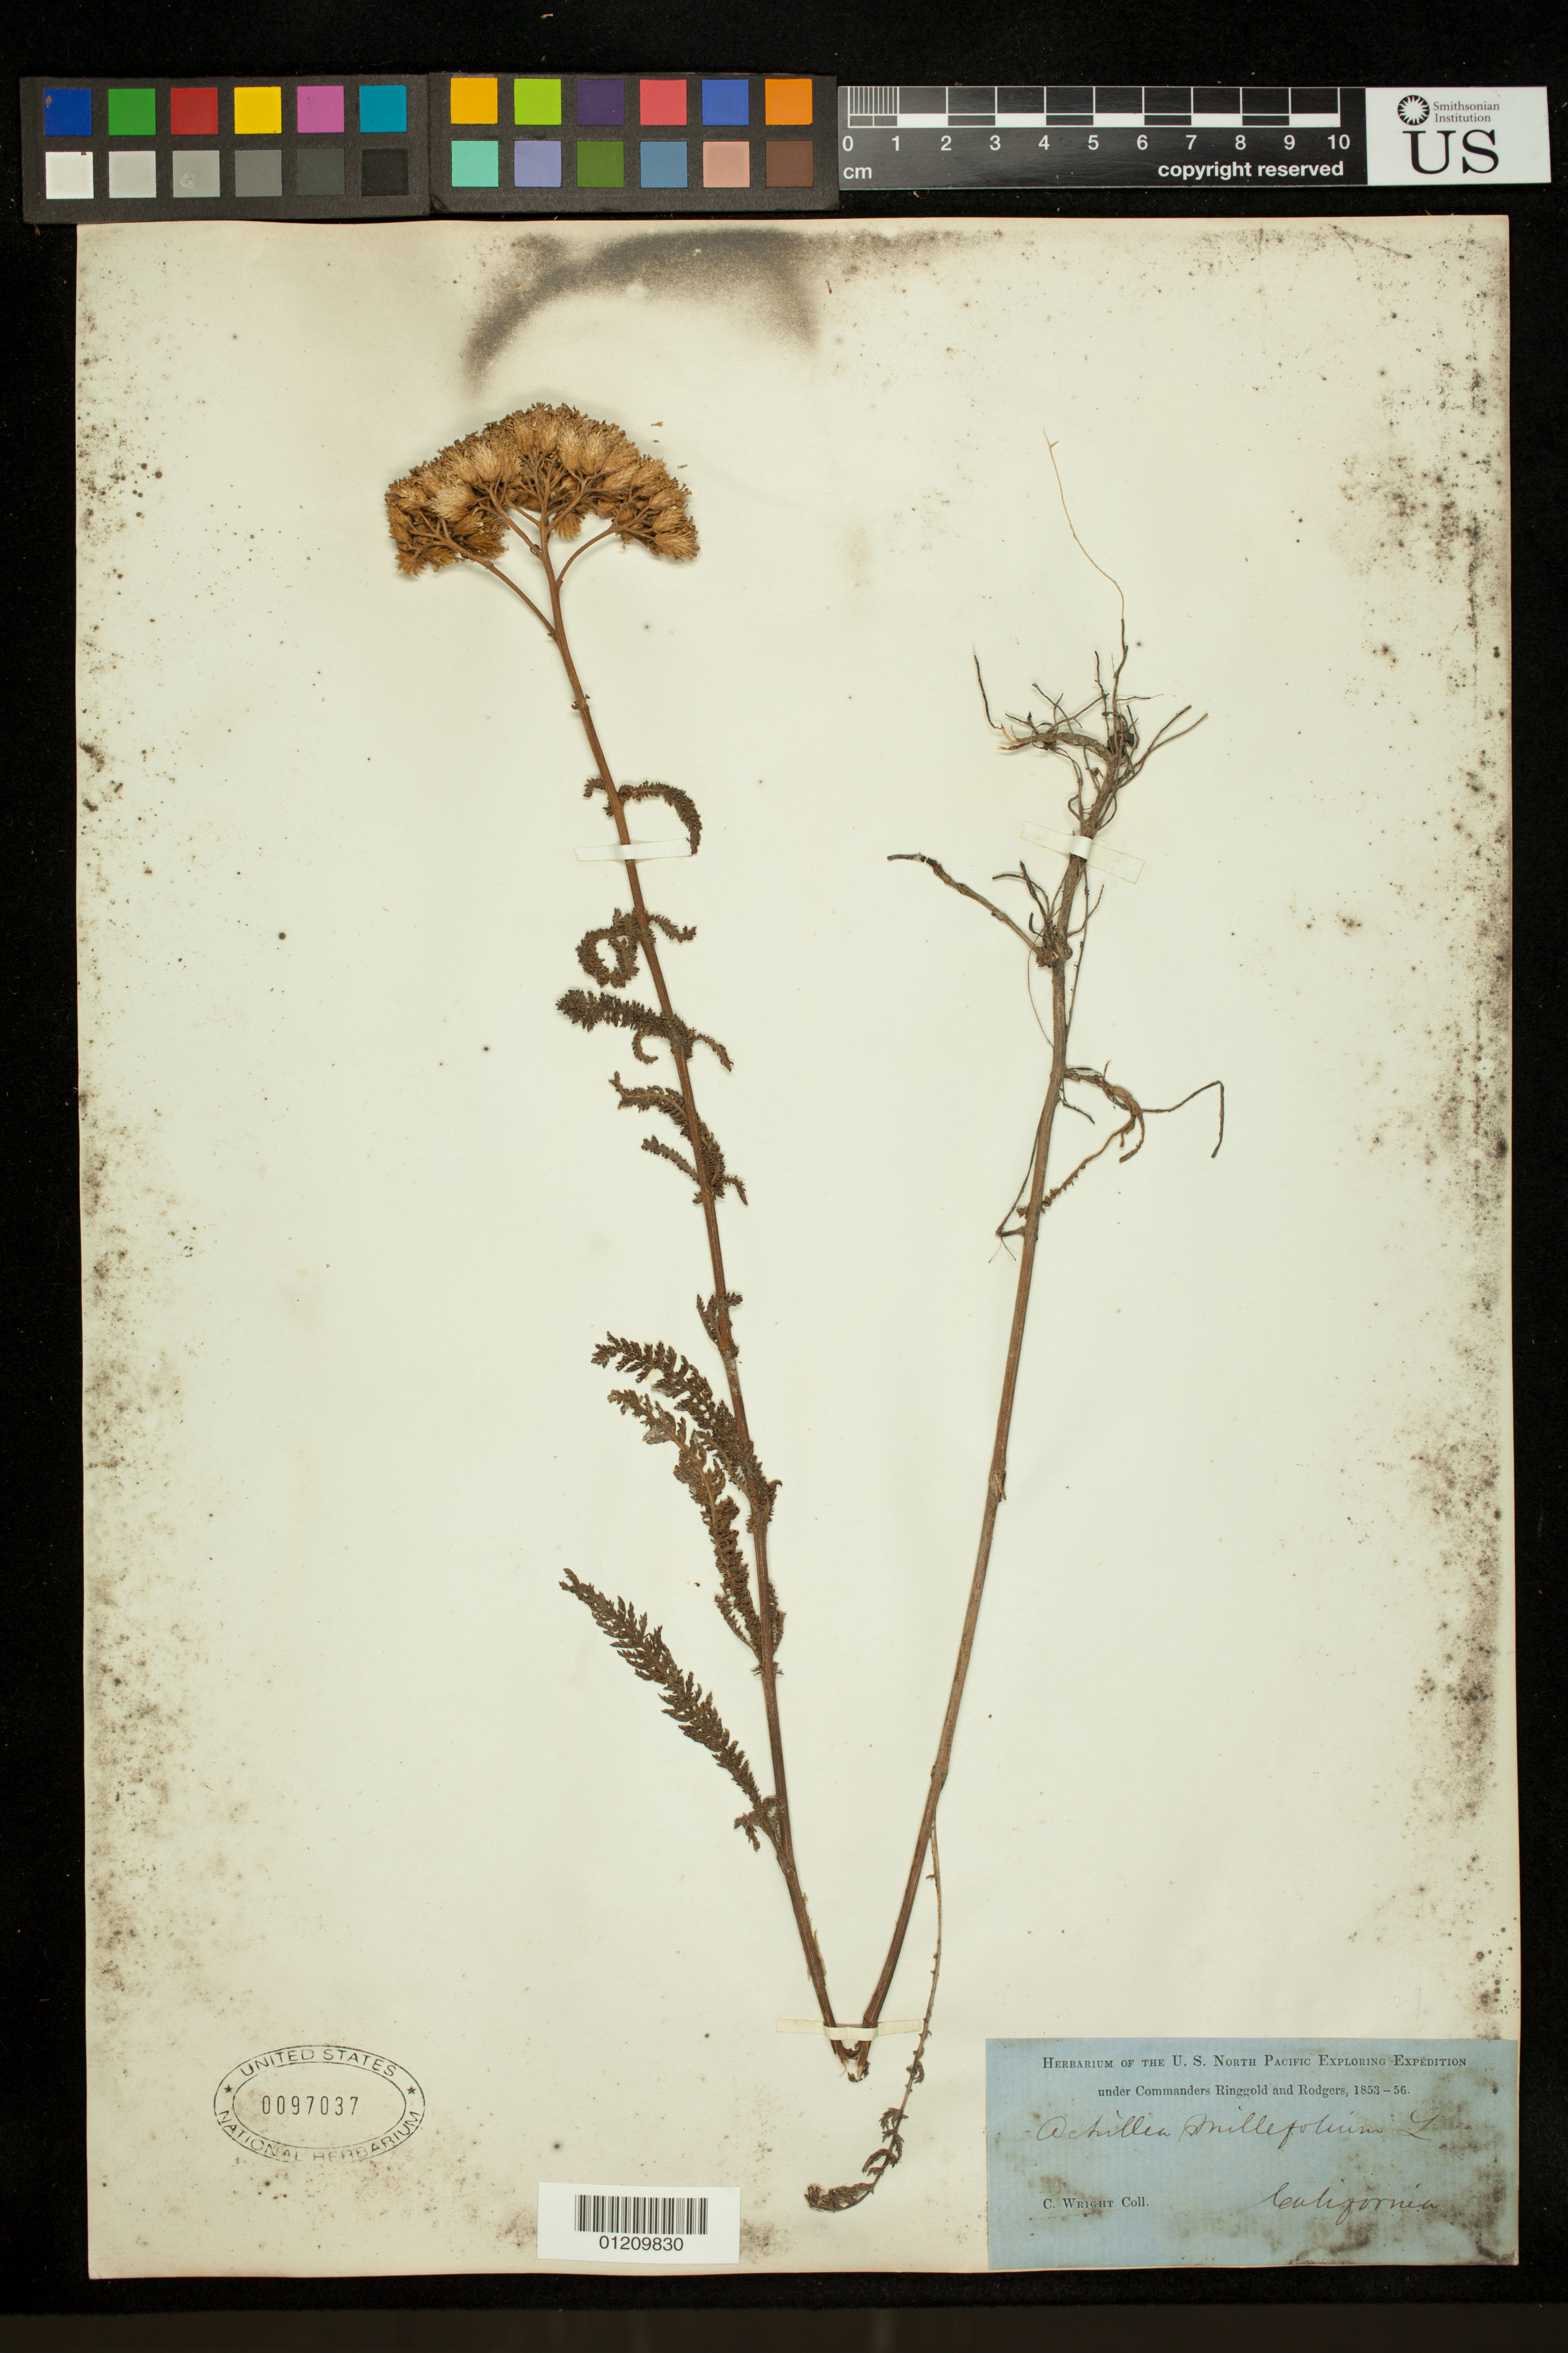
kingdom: Plantae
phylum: Tracheophyta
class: Magnoliopsida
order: Asterales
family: Asteraceae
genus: Achillea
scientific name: Achillea punctata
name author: Ten.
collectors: C. Wright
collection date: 1853/1856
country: United States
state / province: California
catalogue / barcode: US 97037